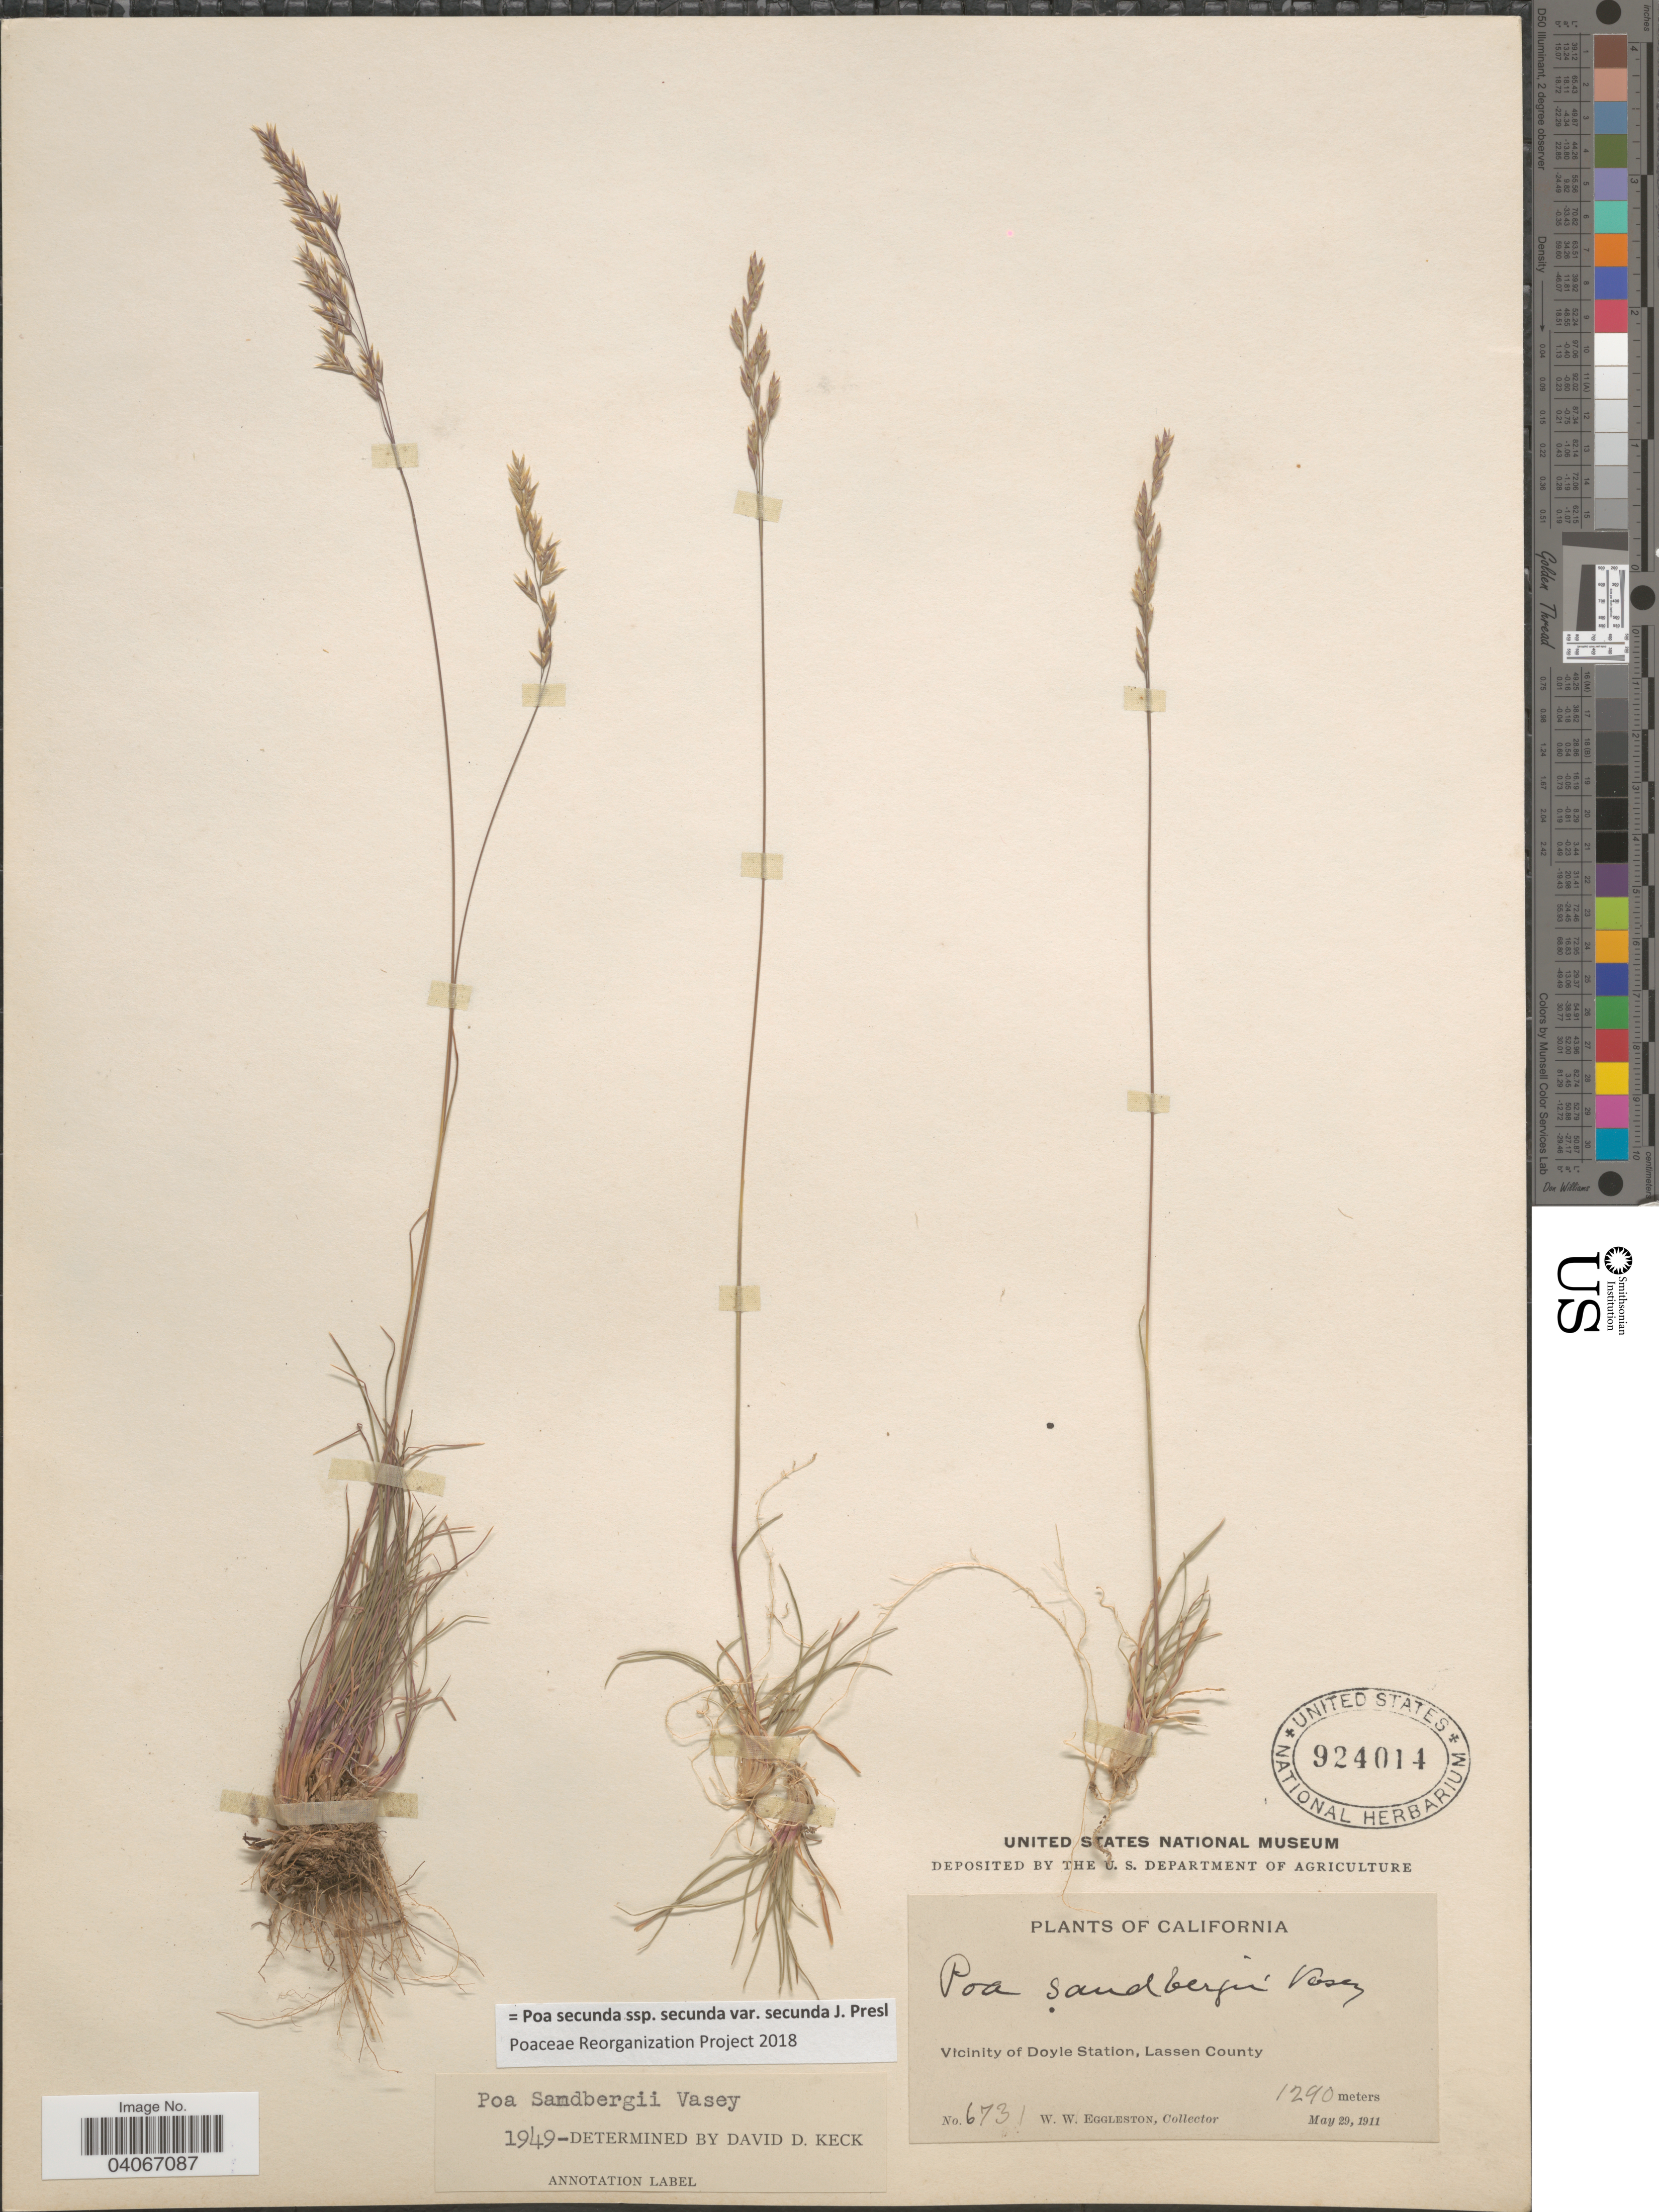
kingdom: Plantae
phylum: Tracheophyta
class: Liliopsida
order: Poales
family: Poaceae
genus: Poa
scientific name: Poa secunda subsp. secunda var. secunda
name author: J. Presl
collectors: W. W. Eggleston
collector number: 6731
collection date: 1911-05-29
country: United States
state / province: California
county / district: Lassen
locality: Vicinity of Doyle Station, Lassen County.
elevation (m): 1290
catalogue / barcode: US 924014